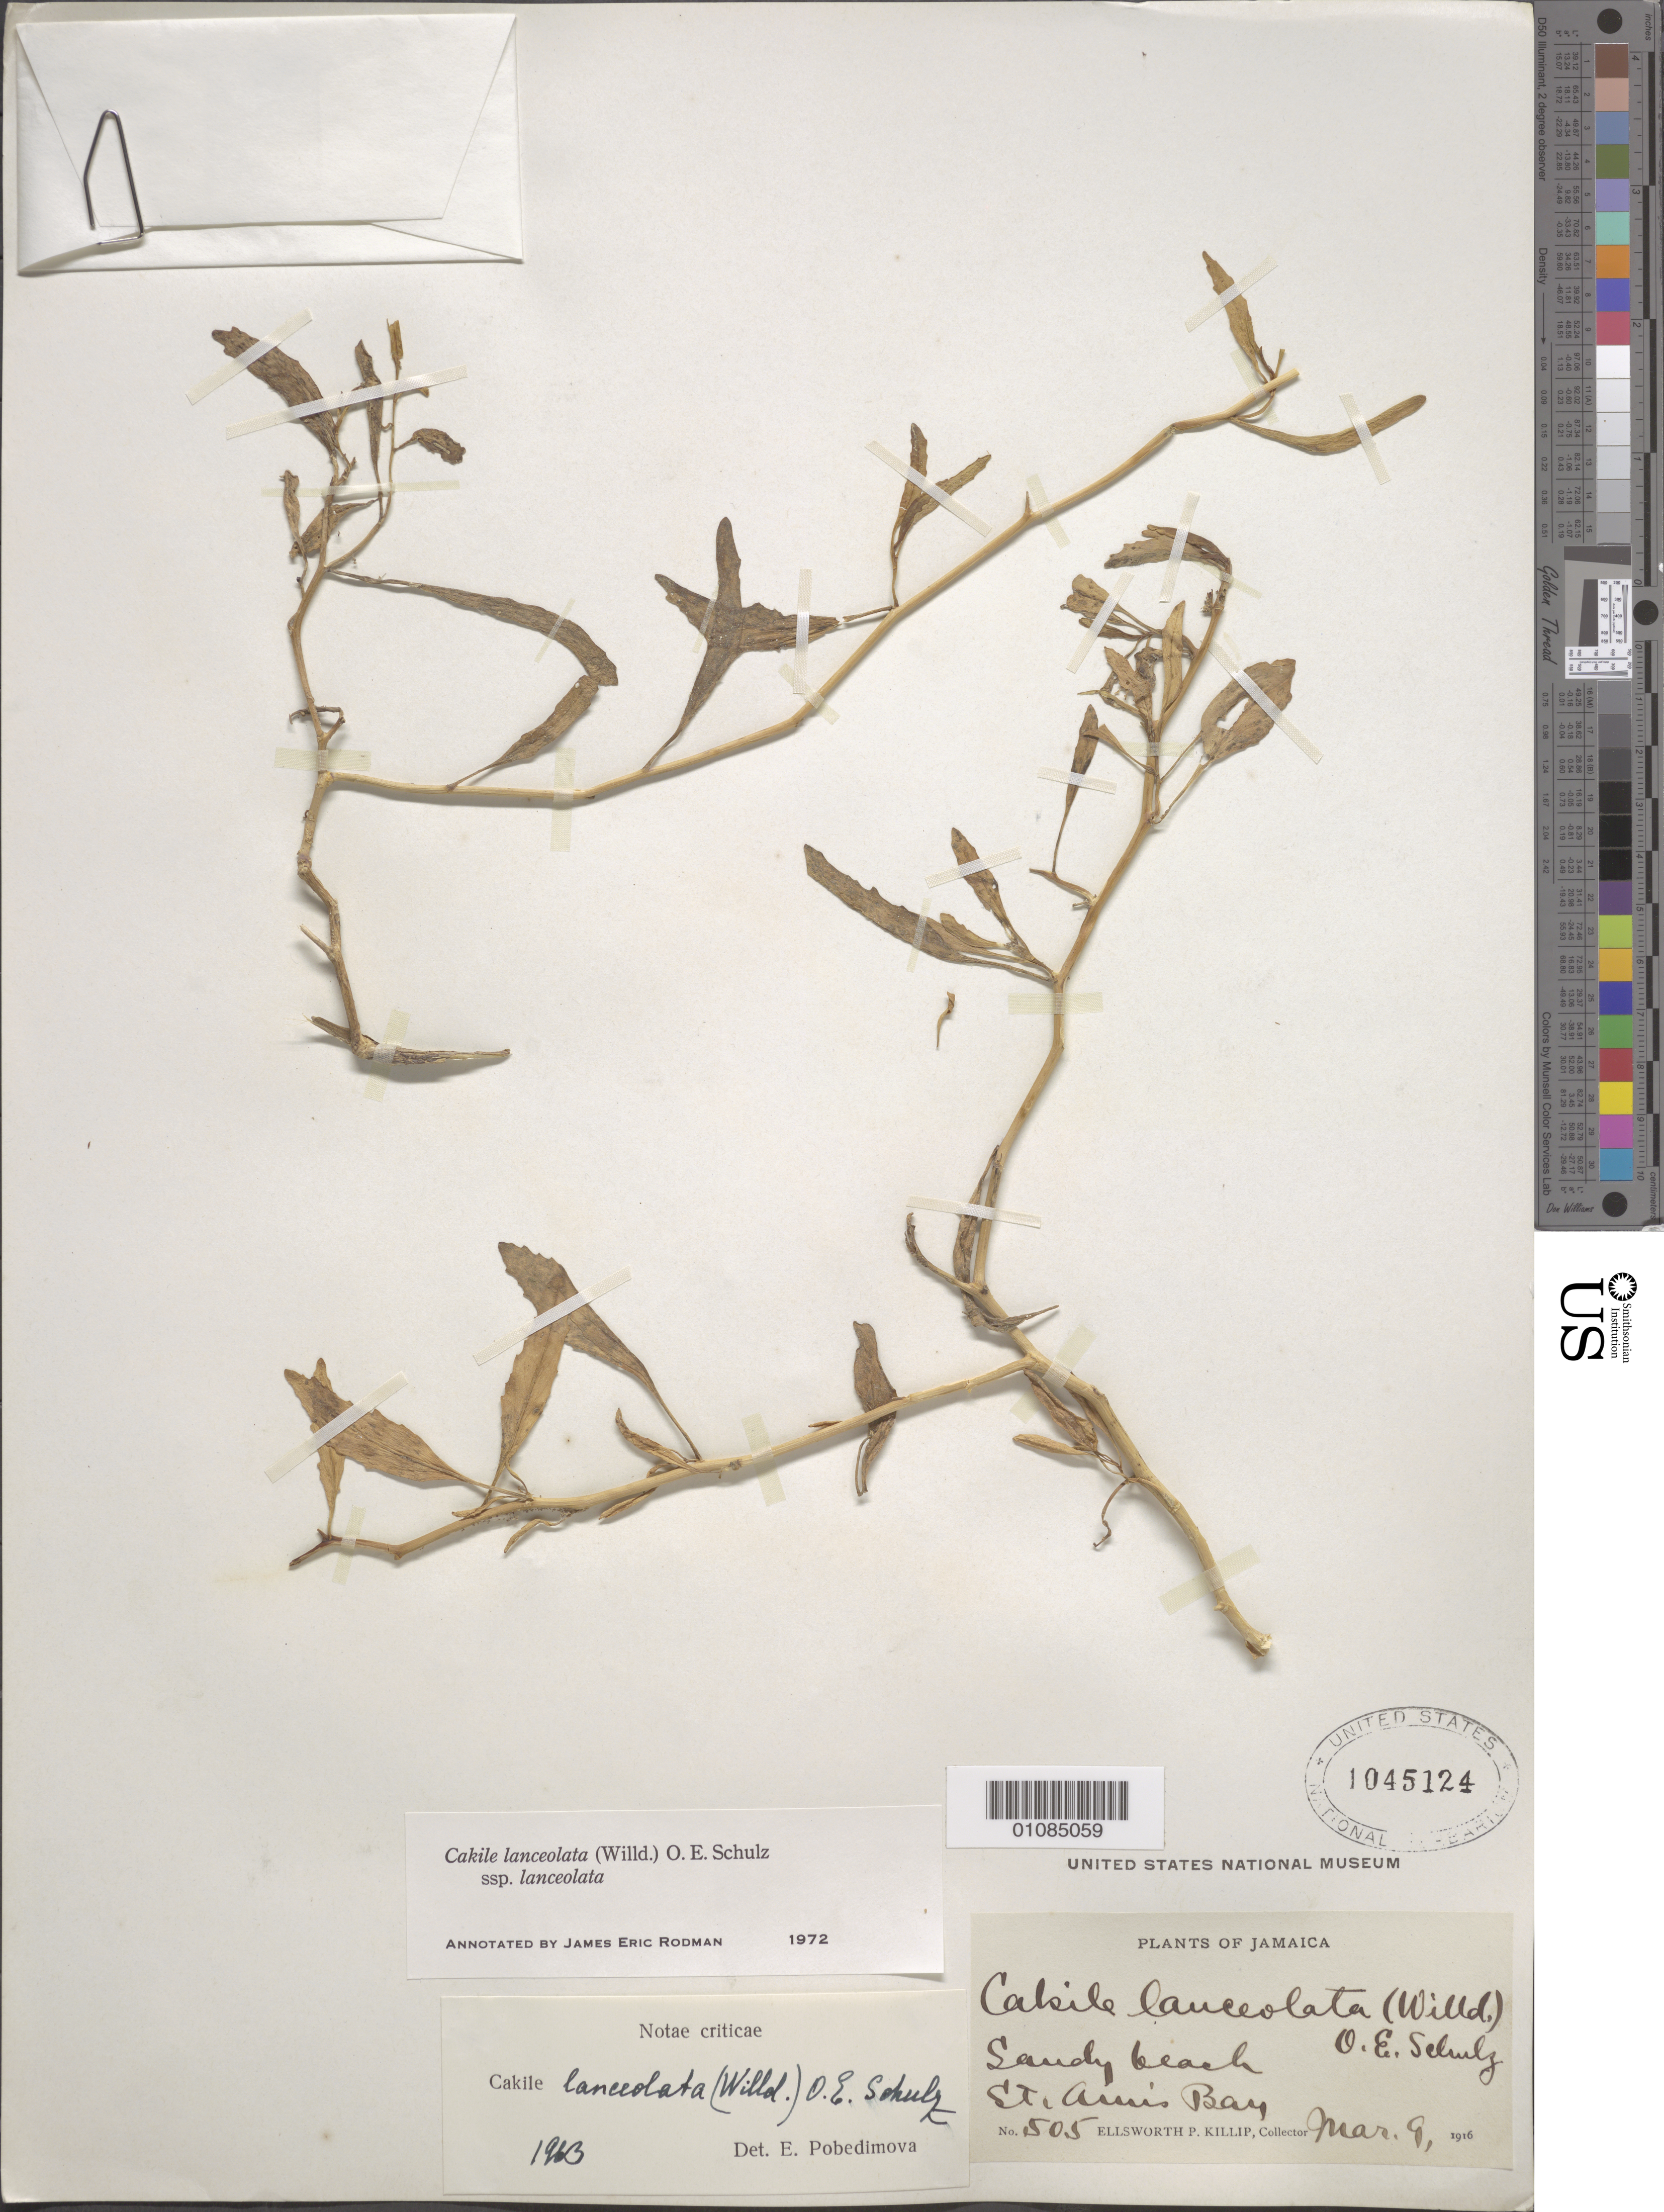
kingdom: Plantae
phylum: Tracheophyta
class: Magnoliopsida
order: Brassicales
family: Brassicaceae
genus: Cakile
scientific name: Cakile lanceolata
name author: (Willd.) O.E. Schulz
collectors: E. P. Killip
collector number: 505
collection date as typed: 09 Mar 1916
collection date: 1916-03-09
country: Jamaica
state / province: Saint Ann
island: Jamaica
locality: Sandy beach, St. Ann's Cay.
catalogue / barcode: US 1045124